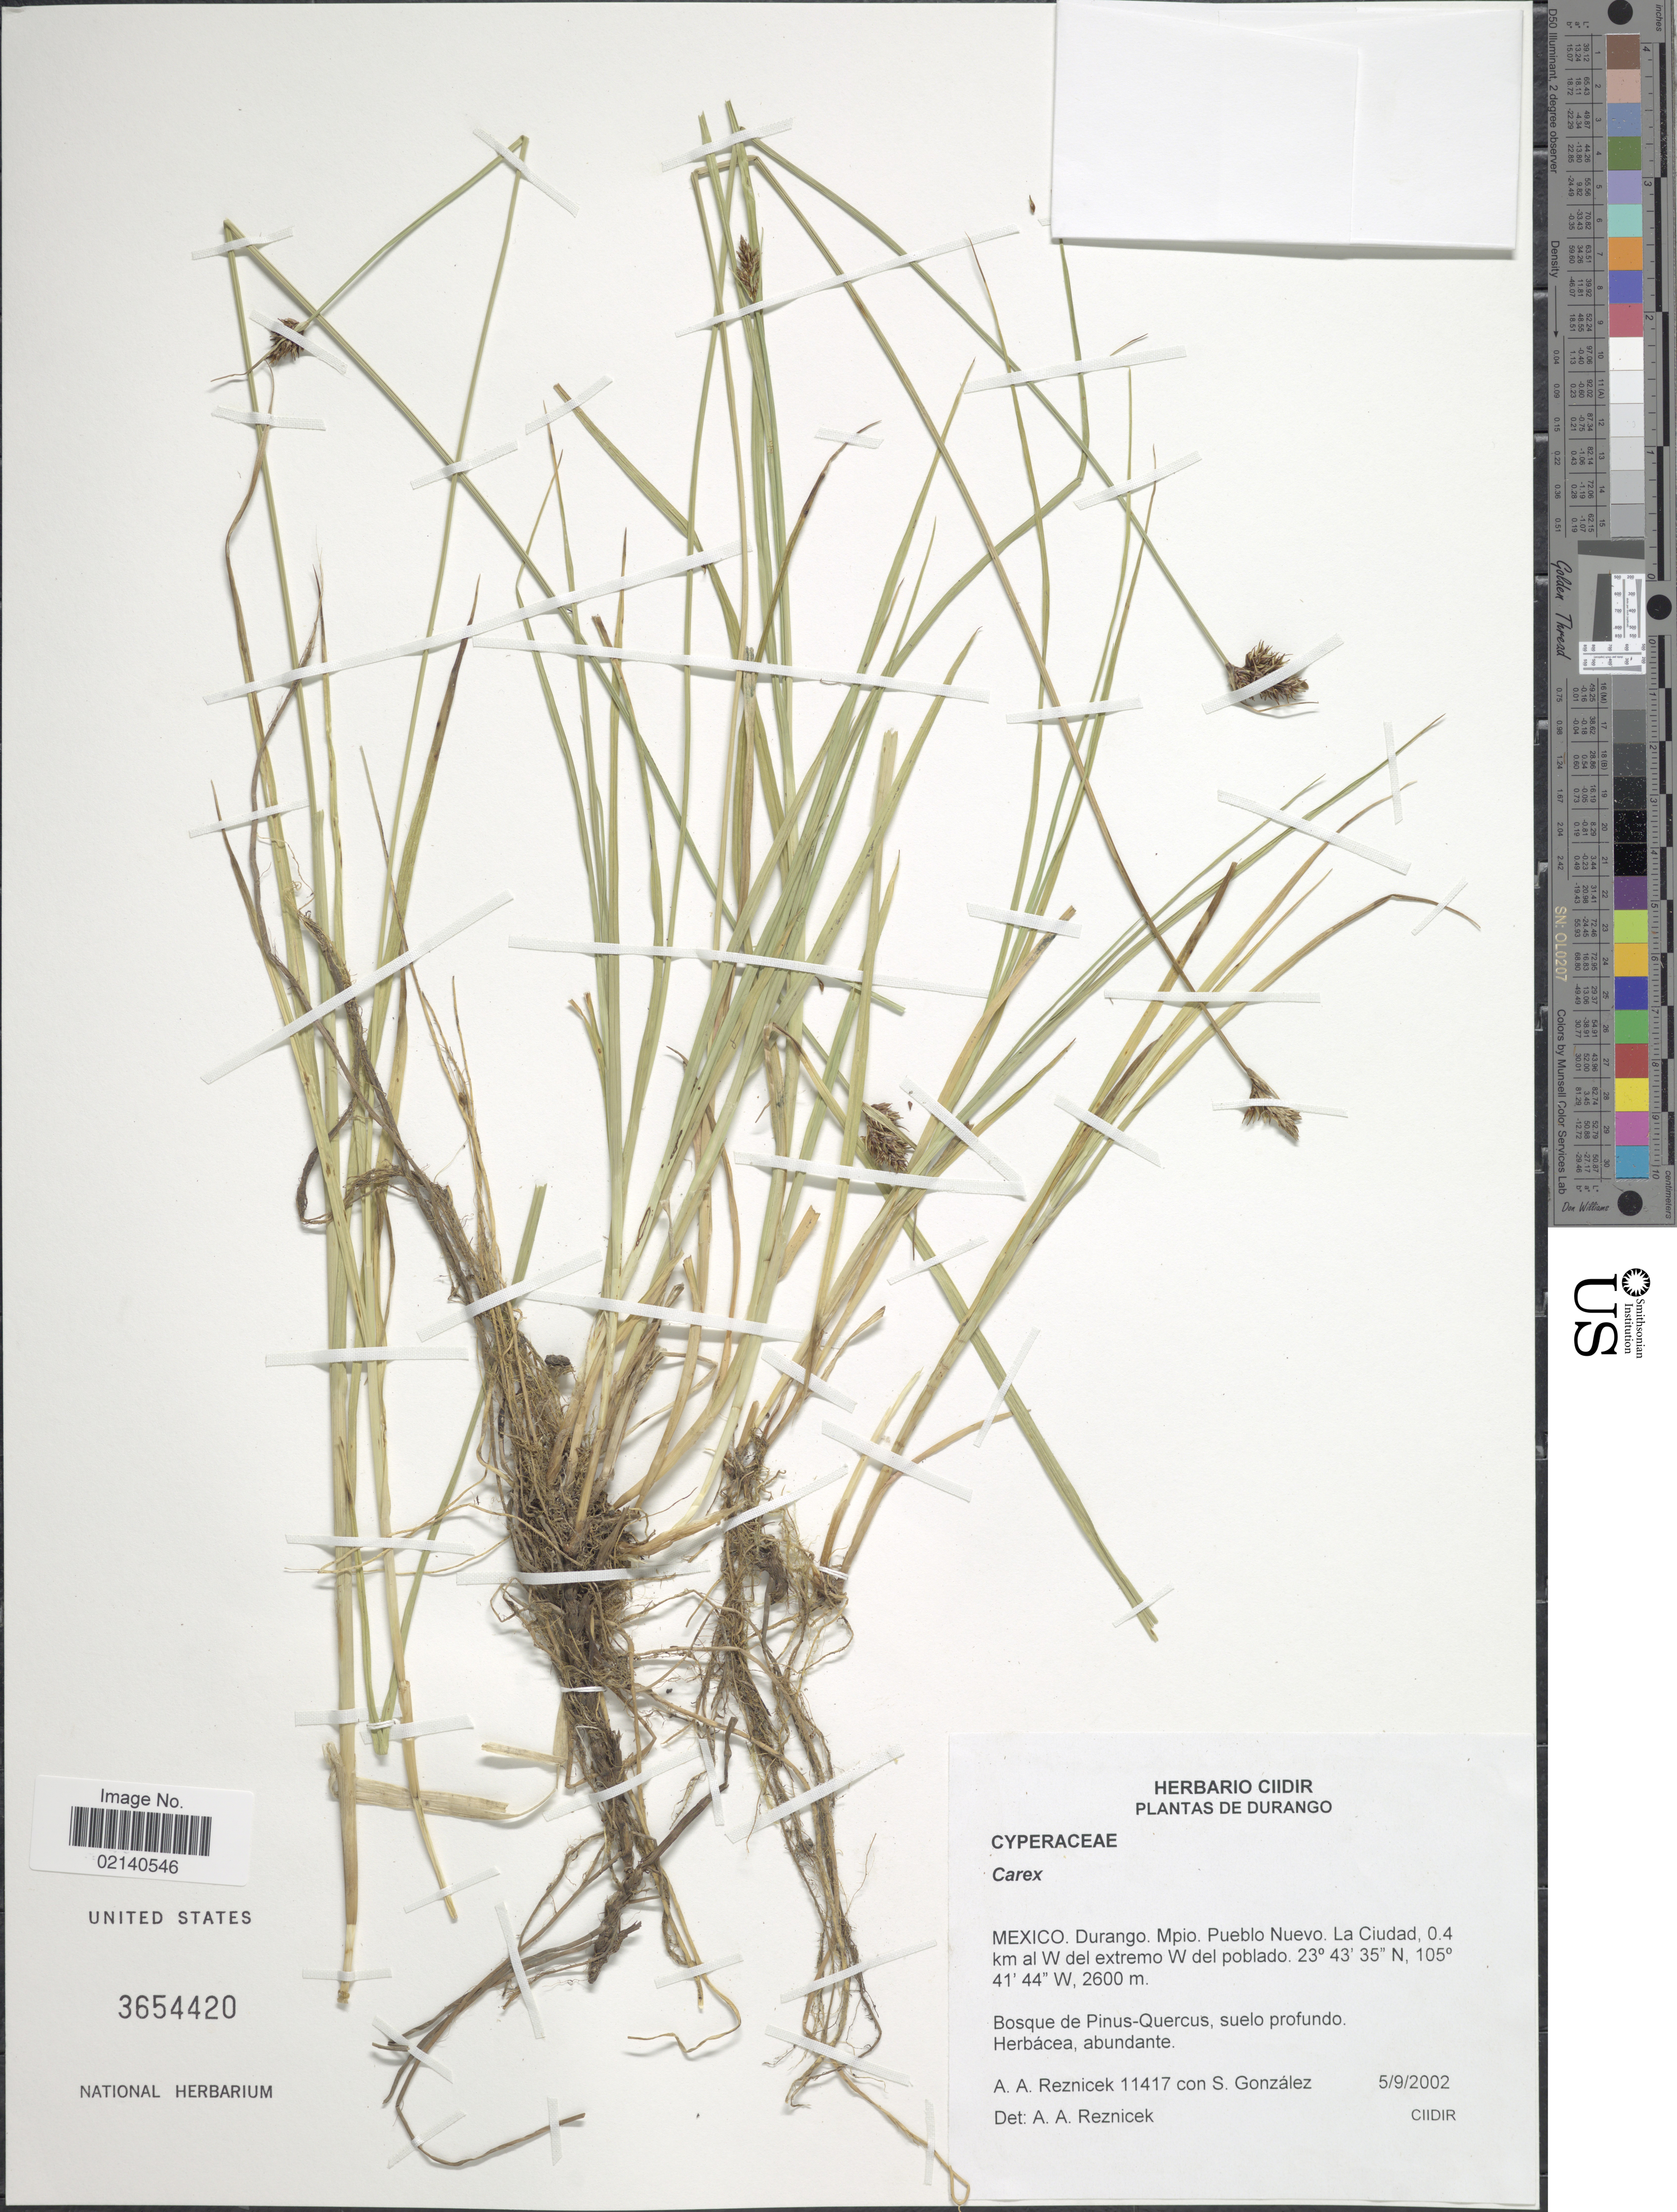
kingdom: Plantae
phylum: Tracheophyta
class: Liliopsida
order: Poales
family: Cyperaceae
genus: Carex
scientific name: Carex sp.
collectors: A. A. Reznicek & S. González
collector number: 11417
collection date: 2002-09-05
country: Mexico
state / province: Durango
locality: Mpio. Pueblo Nuevo, La Ciudad, 0.4 km al W del extremo W del poblado.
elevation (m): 2600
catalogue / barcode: US 3654420